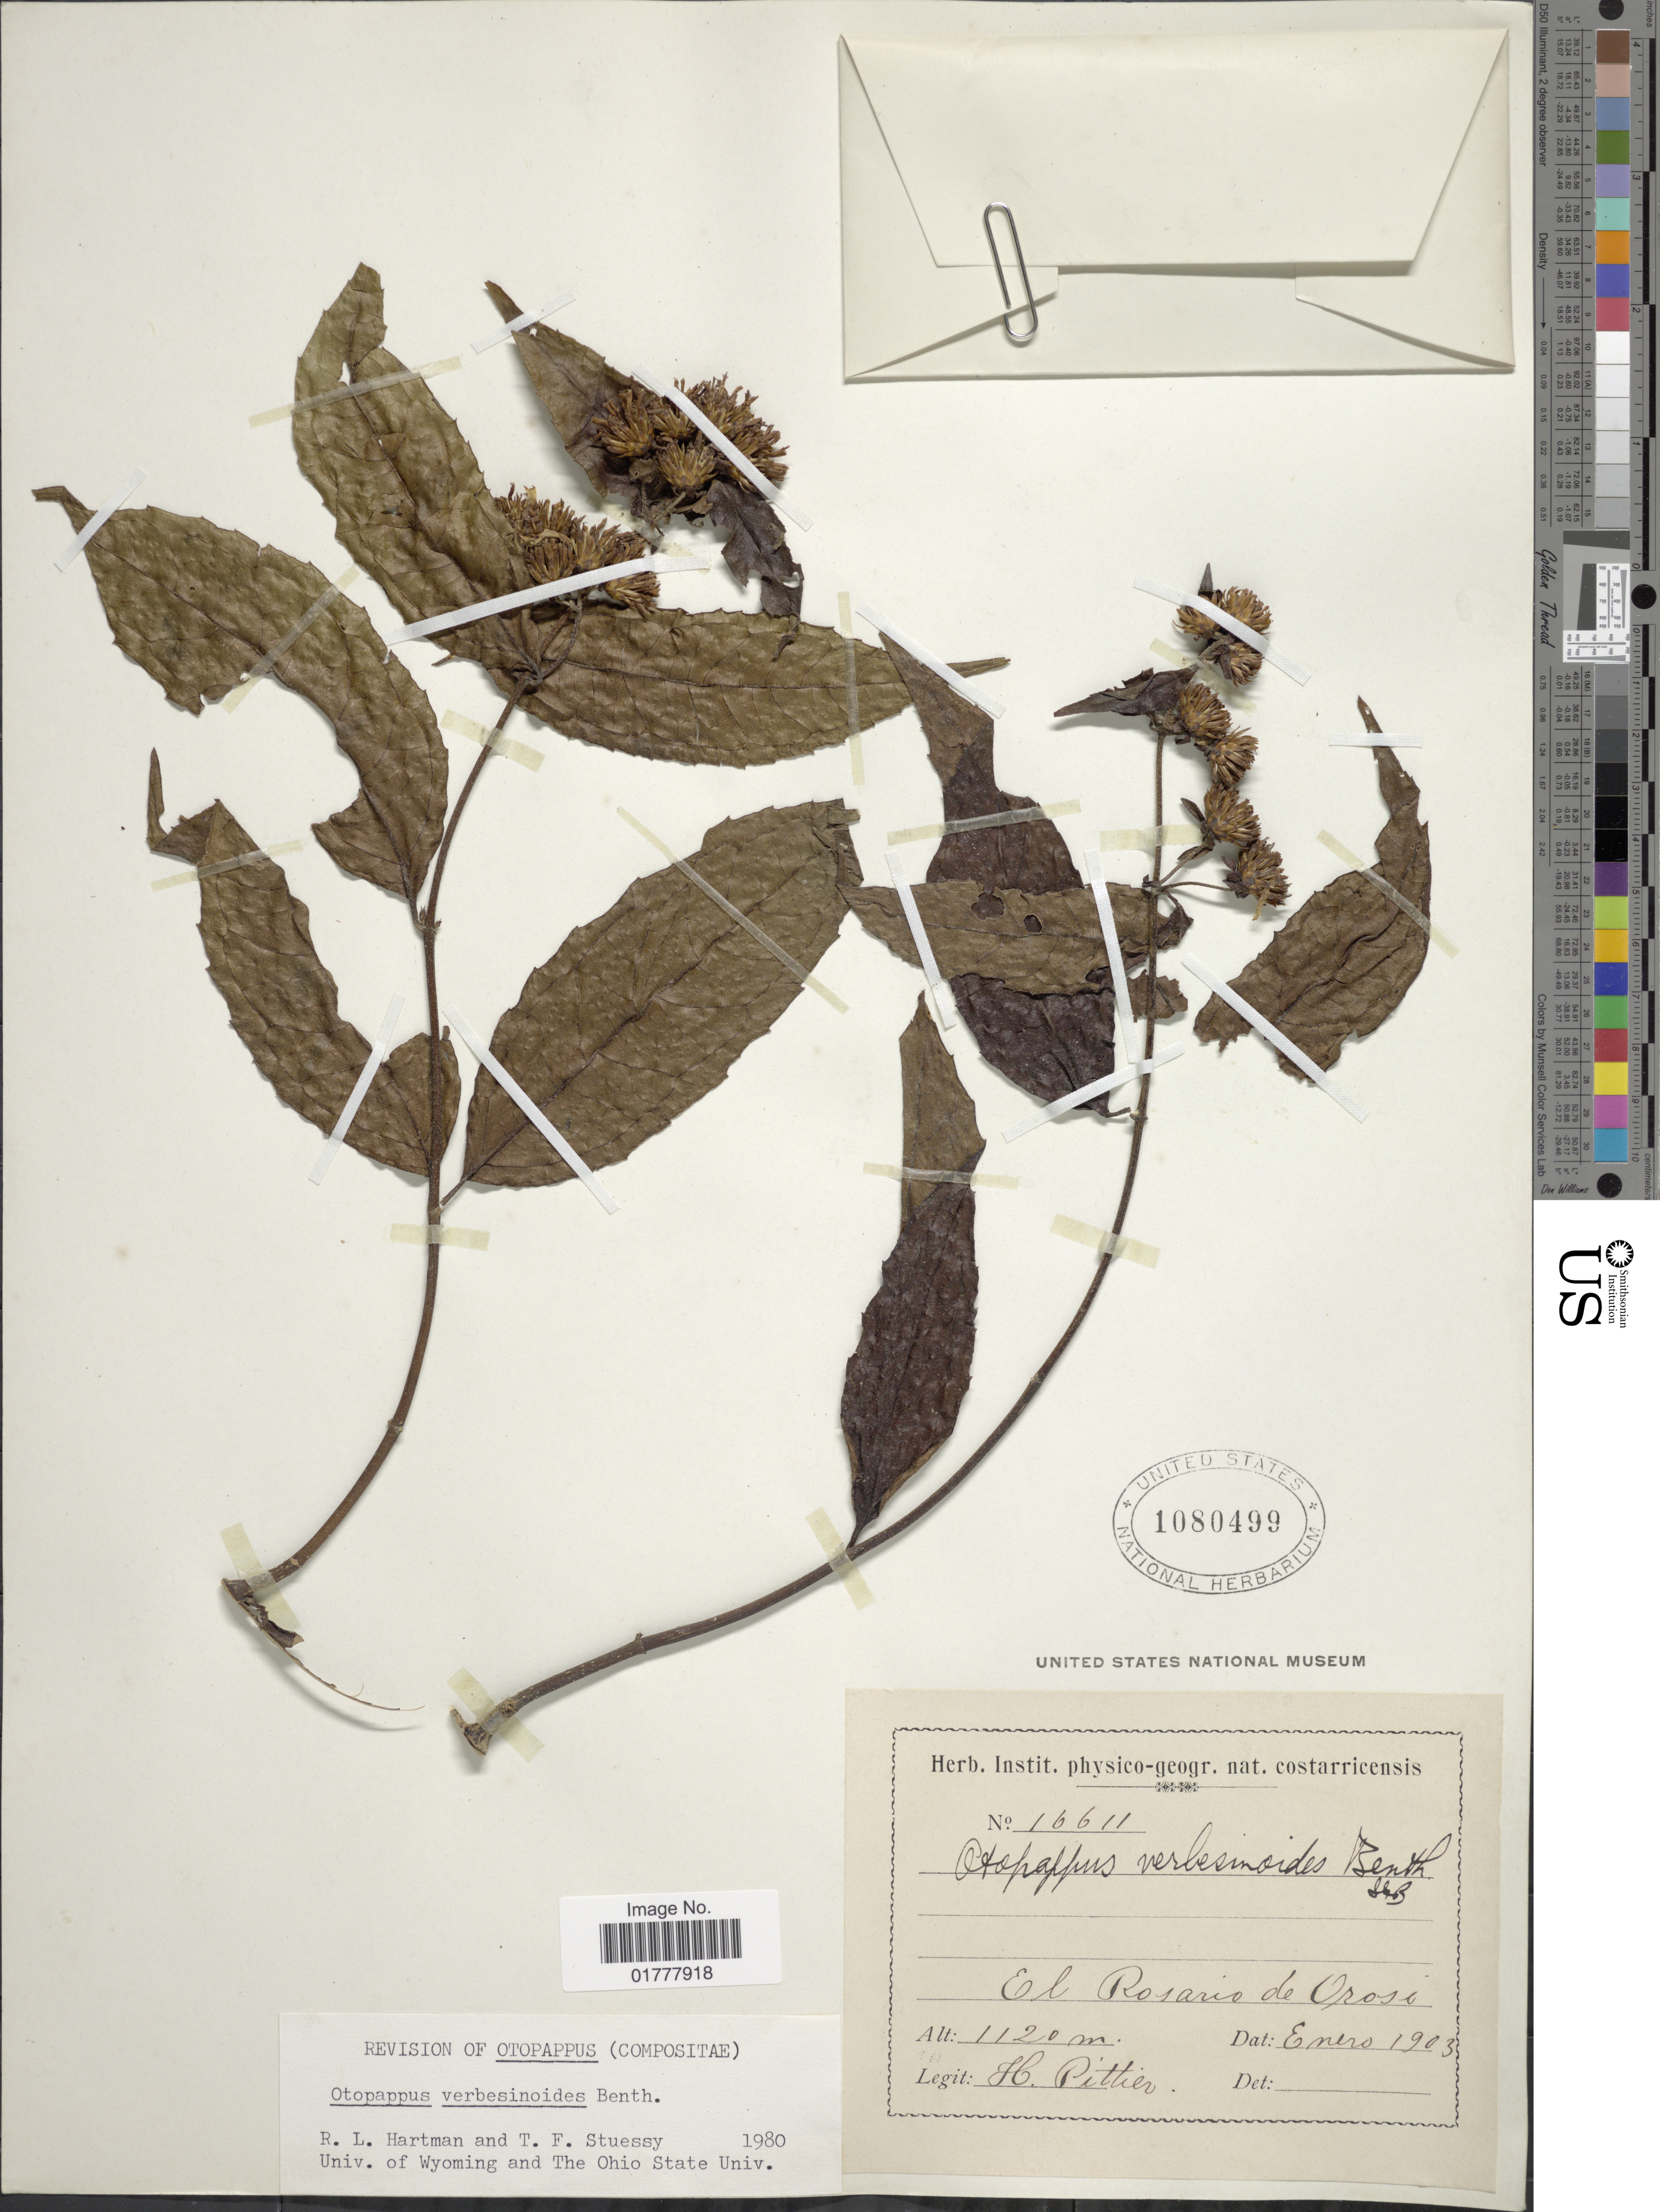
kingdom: Plantae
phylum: Tracheophyta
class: Magnoliopsida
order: Asterales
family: Asteraceae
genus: Otopappus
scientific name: Otopappus verbesinoides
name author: Benth.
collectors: H. F. Pittier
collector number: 16611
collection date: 1903-01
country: Costa Rica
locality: El Rosario de Orosi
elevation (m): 1120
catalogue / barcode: US 1080499